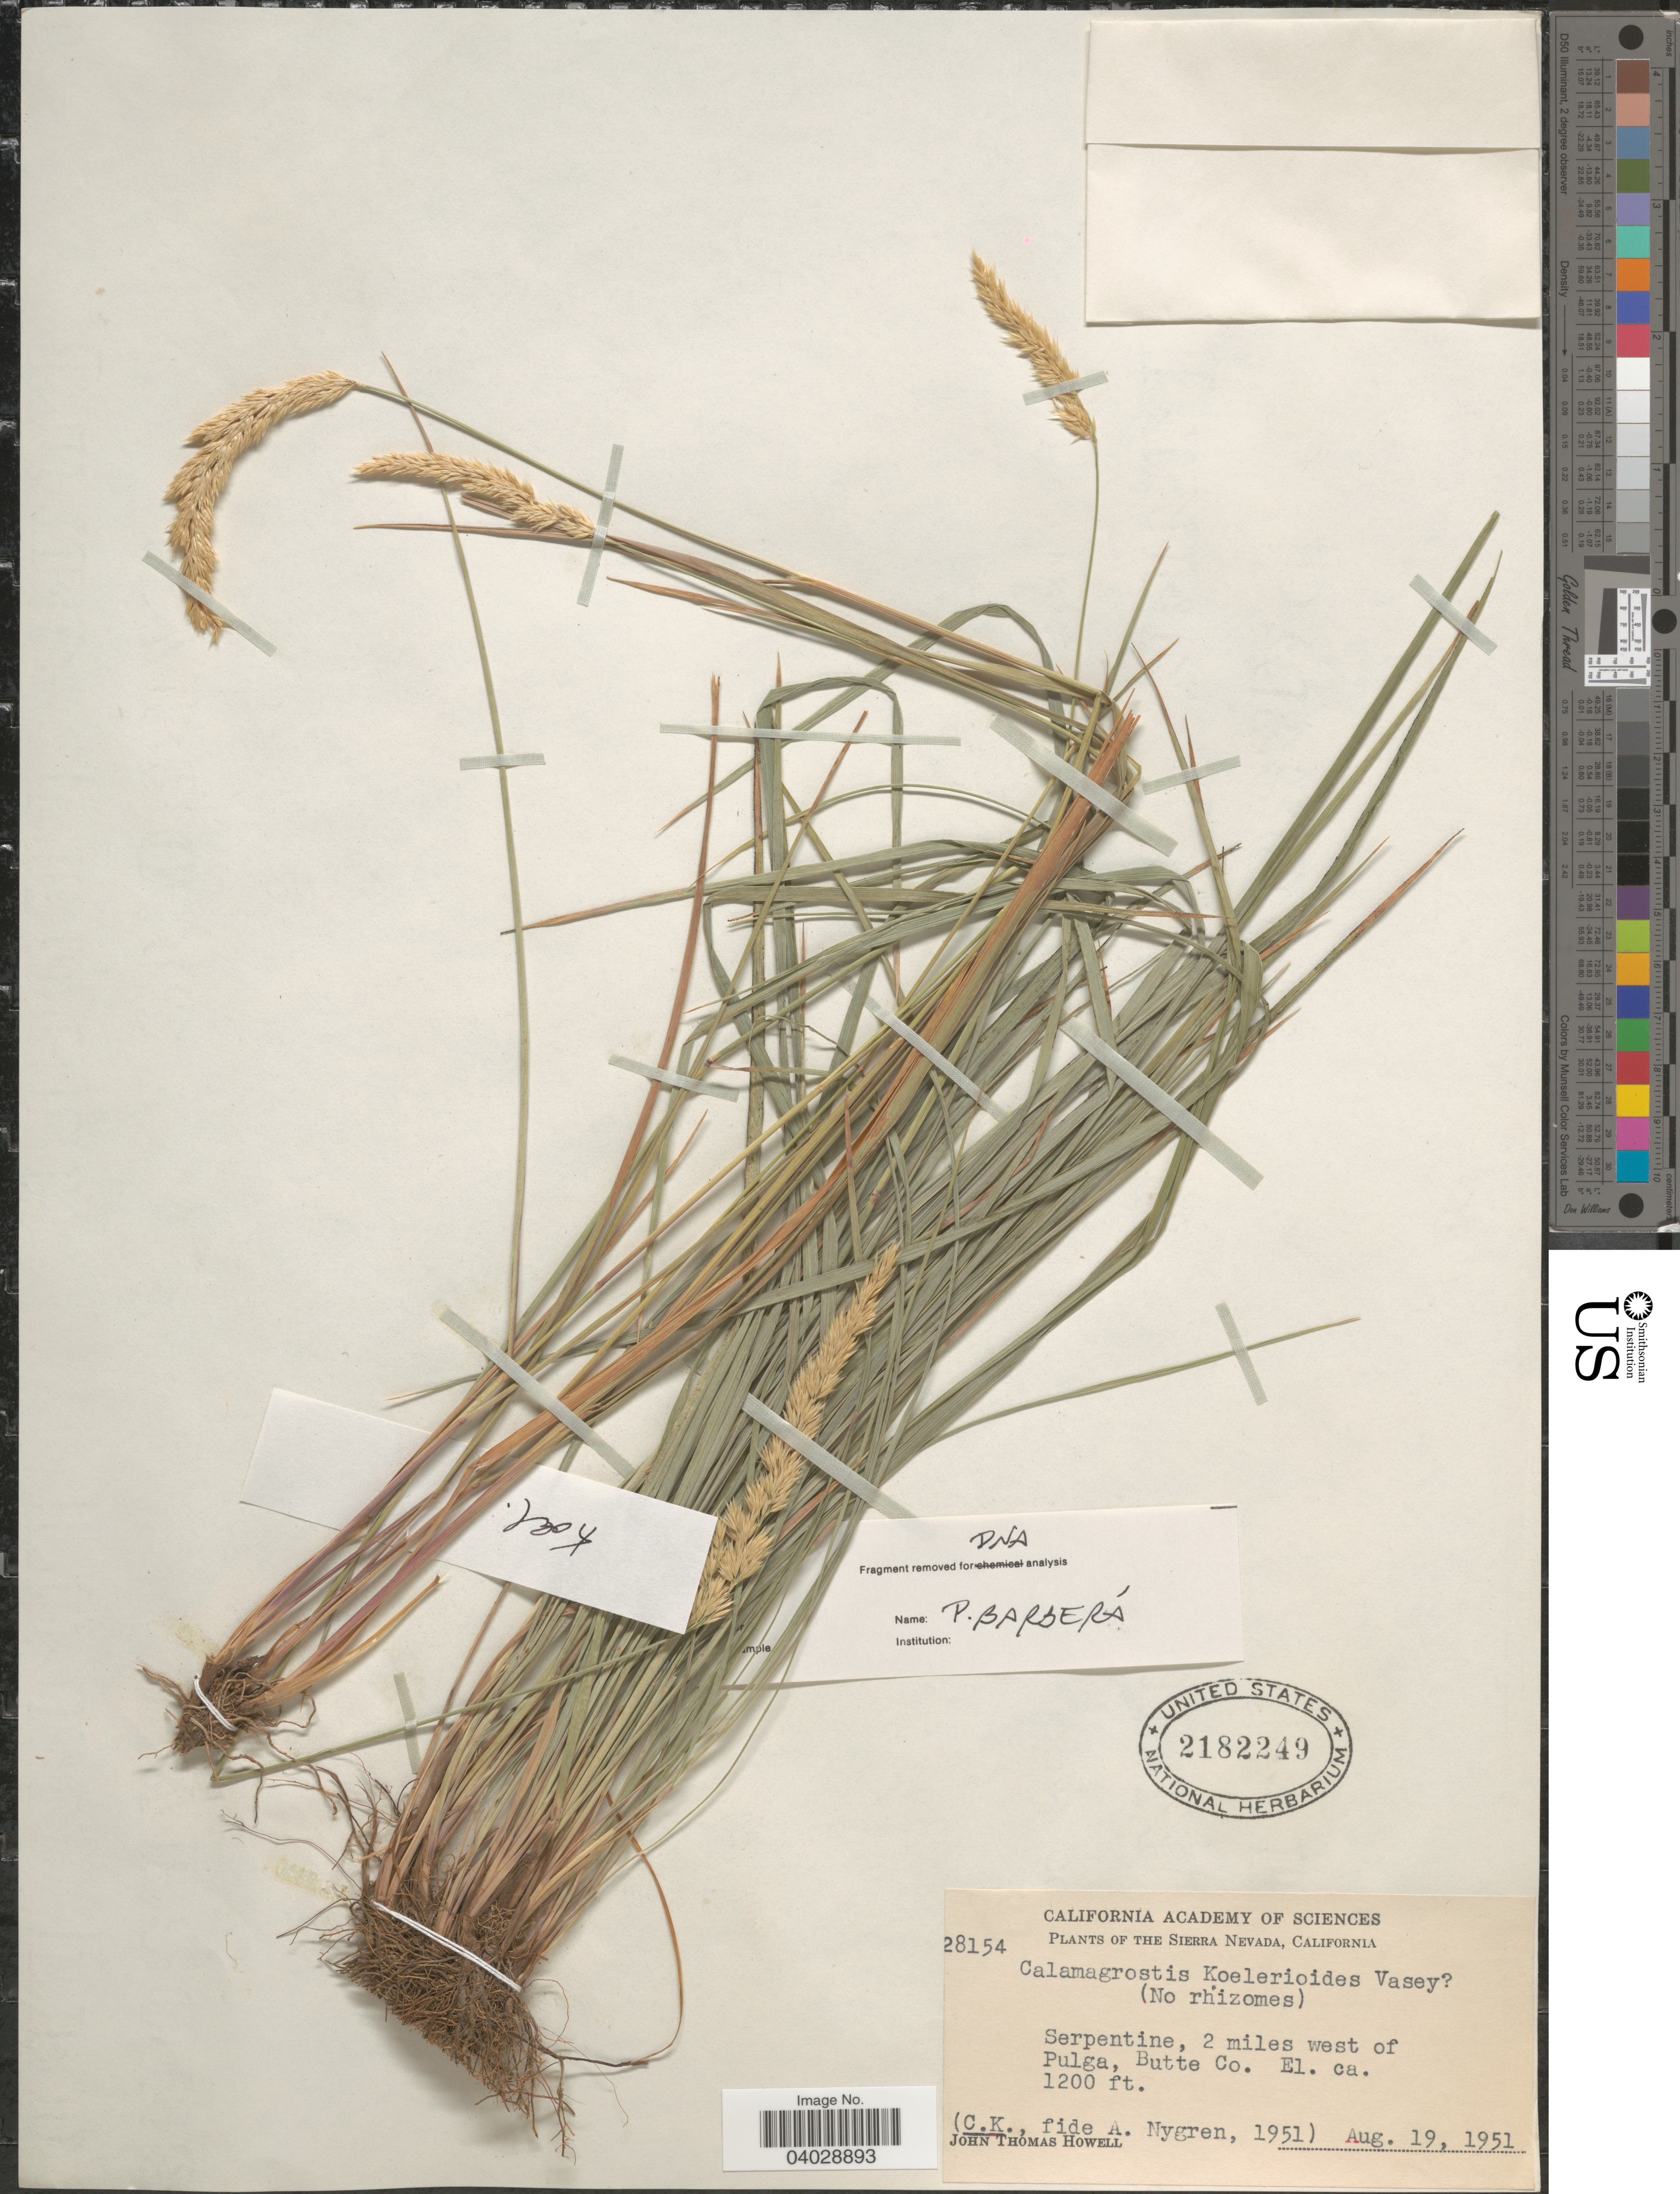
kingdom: Plantae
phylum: Tracheophyta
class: Liliopsida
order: Poales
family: Poaceae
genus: Calamagrostis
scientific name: Calamagrostis koelerioides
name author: Vasey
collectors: J. T. Howell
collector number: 28154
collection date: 1951-08-19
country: United States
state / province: California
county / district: Butte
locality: Sierra Nevada. Serpentine, 2 miles west of Pulga, Butte Co.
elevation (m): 366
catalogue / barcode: US 2182249